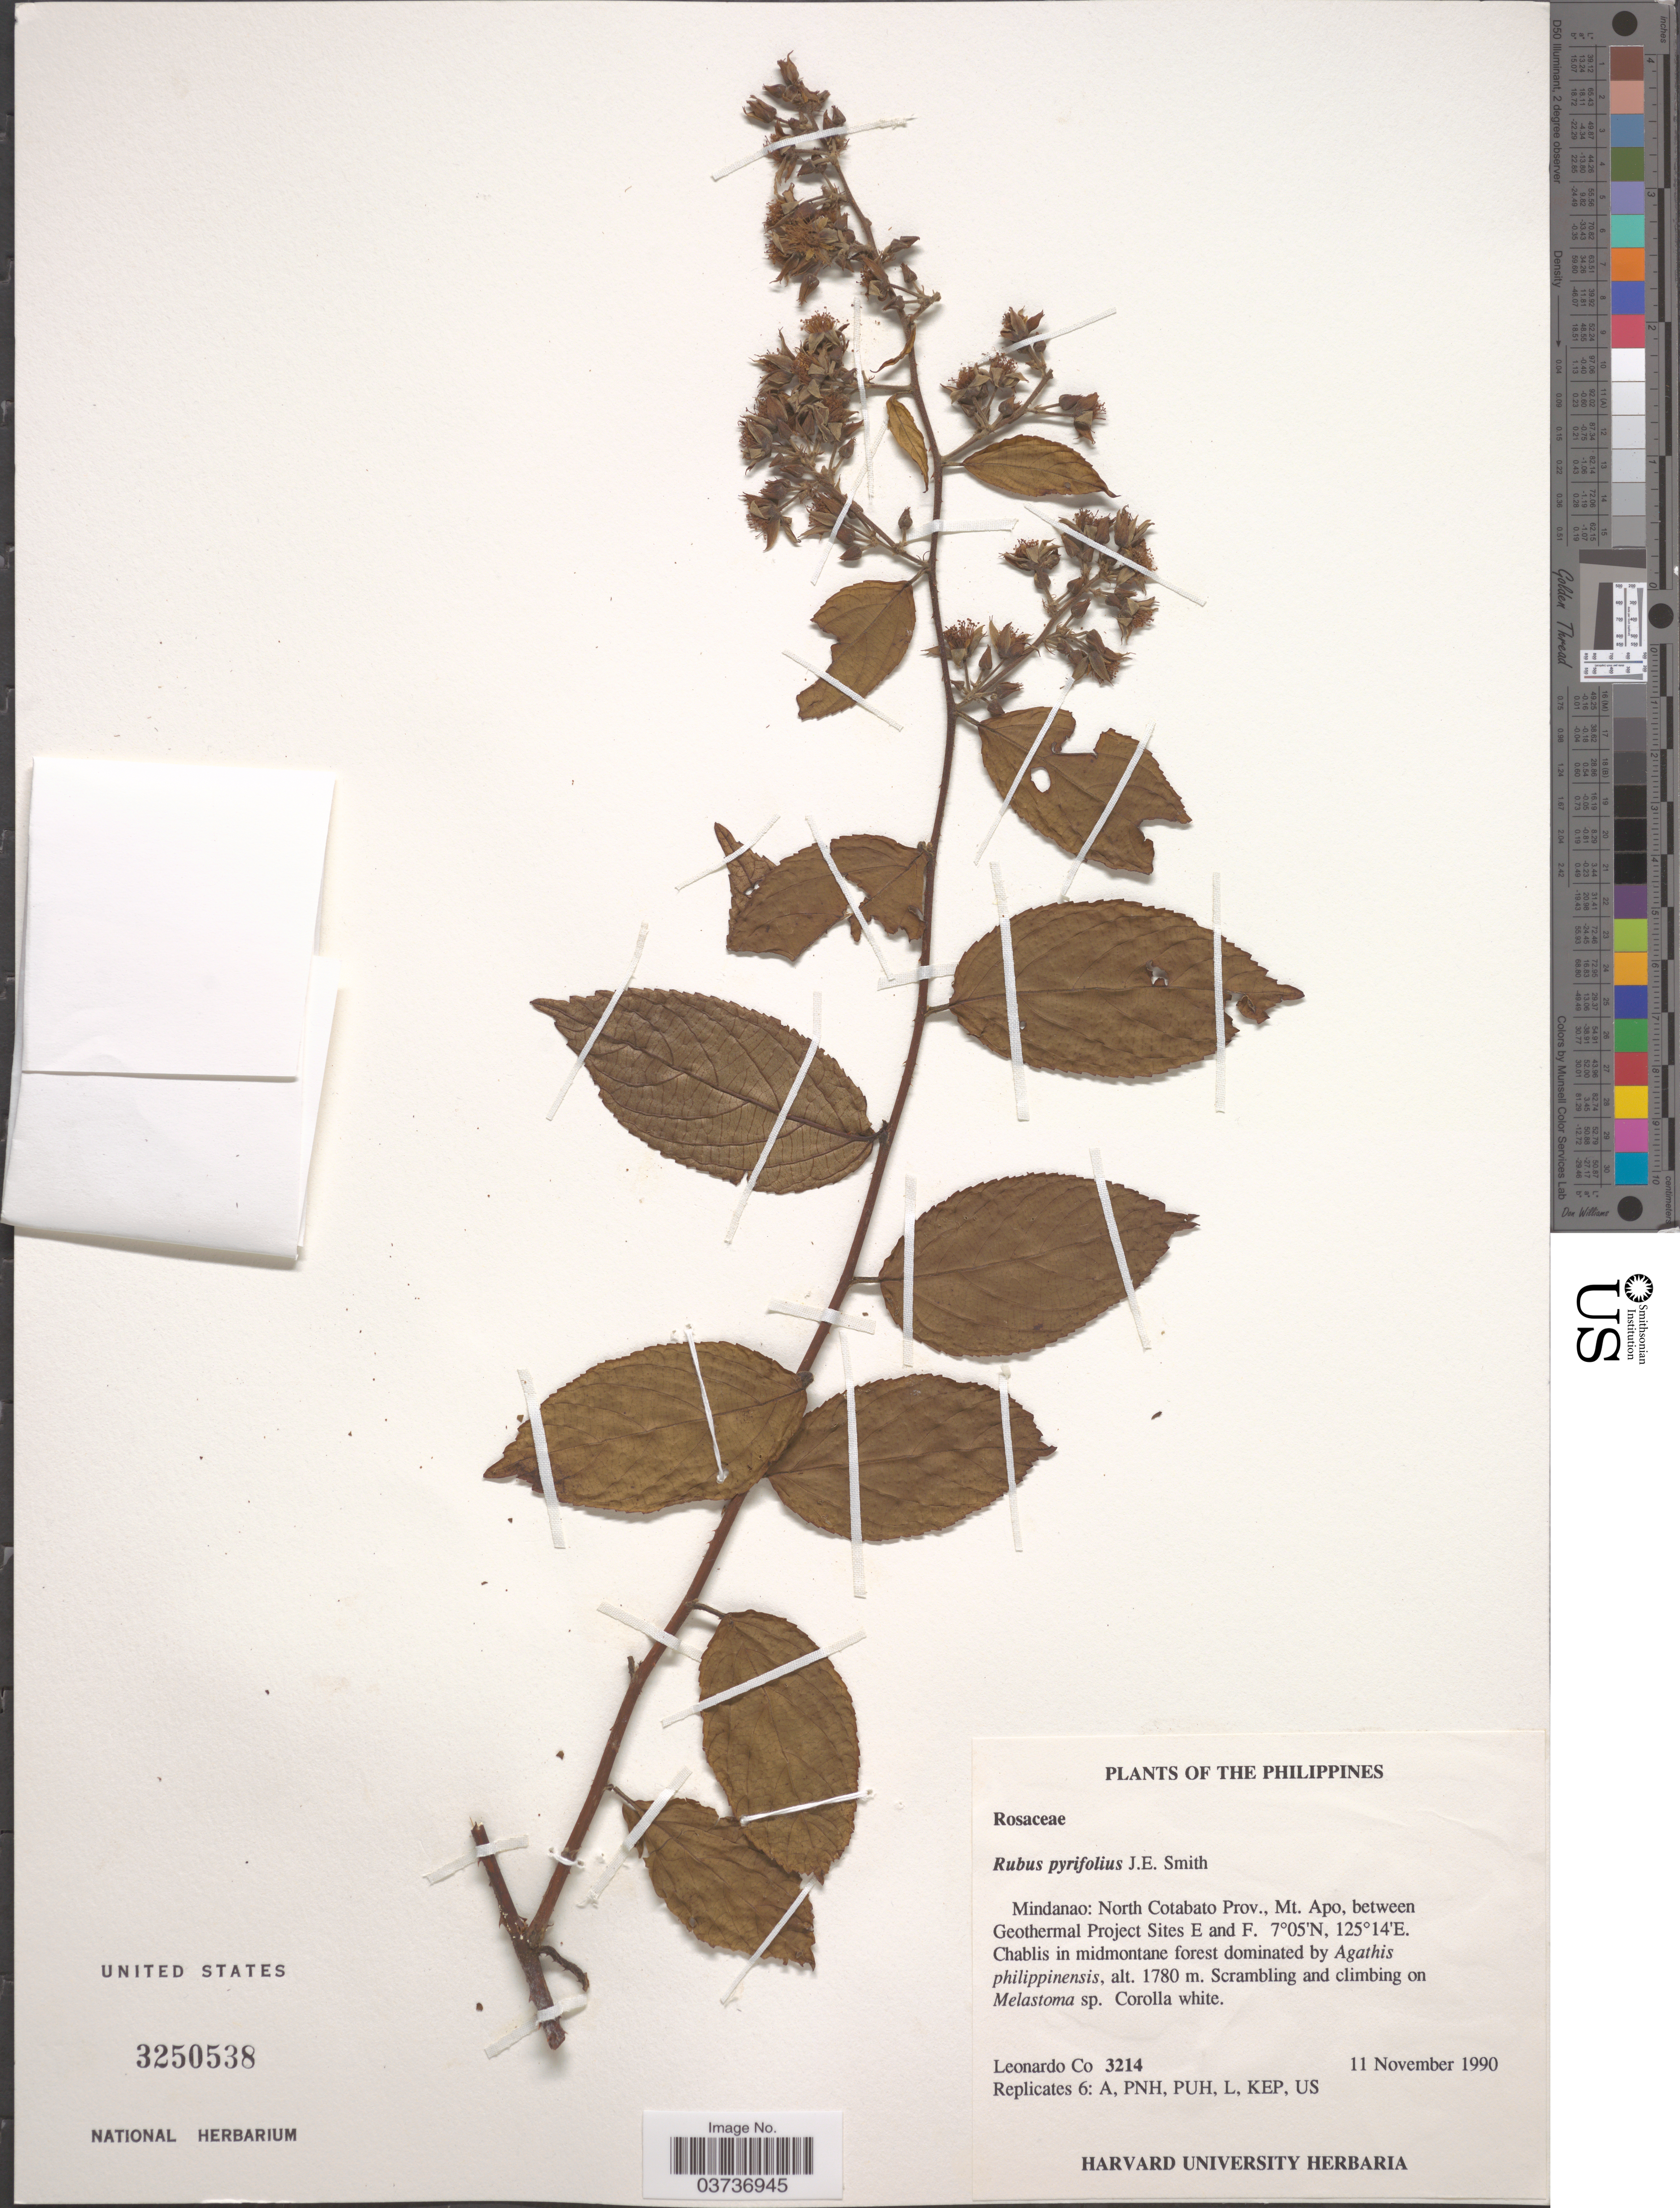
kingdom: Plantae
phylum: Tracheophyta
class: Magnoliopsida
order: Rosales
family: Rosaceae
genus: Rubus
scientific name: Rubus pyrifolius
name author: Sm.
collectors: L. Co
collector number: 3214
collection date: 1990-11-11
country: Philippines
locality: Mindanao: North Cotabato Prov., Mt. Apo, between Geothermal Project Sites E and F.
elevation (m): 1780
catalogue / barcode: US 3250538